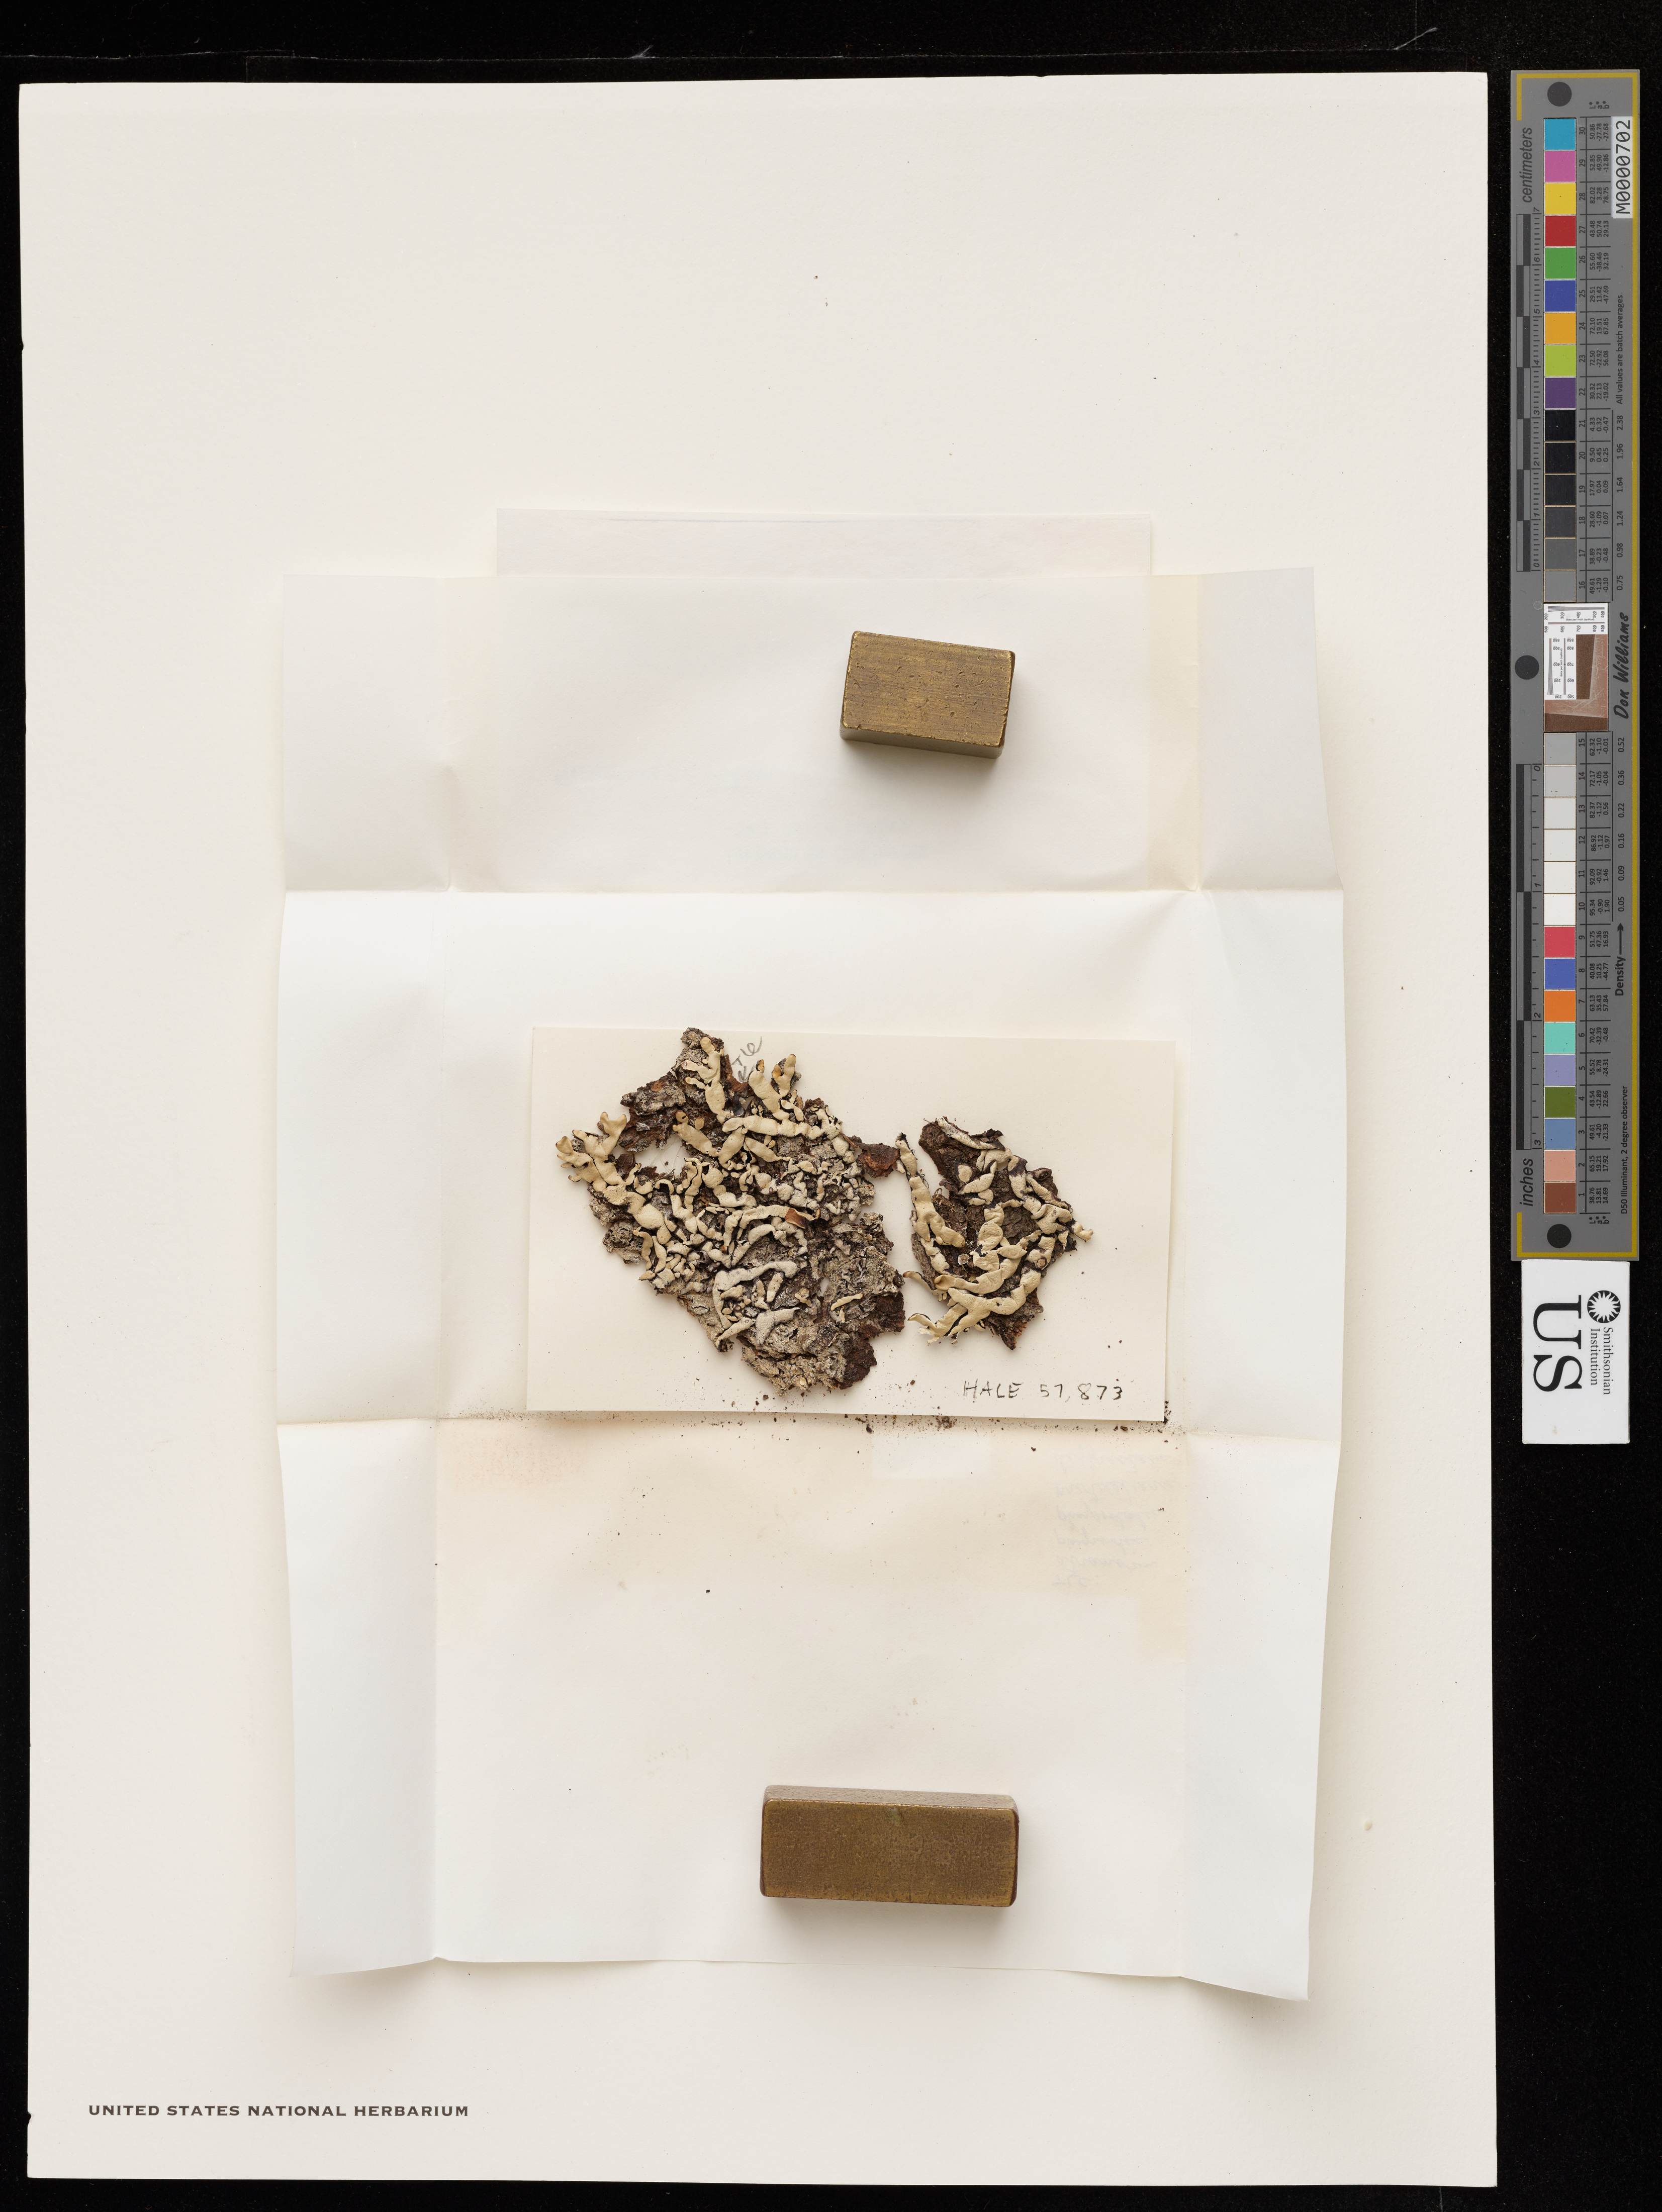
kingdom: Fungi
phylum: Ascomycota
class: Lecanoromycetes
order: Lecanorales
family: Parmeliaceae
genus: Hypogymnia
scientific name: Hypogymnia enteromorpha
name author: (Ach.) Nyl.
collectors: M. Hale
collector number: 57873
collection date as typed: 22 Jul 1980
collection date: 1980-07-22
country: United States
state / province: California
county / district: Del Norte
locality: Patrick creek campground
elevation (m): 0